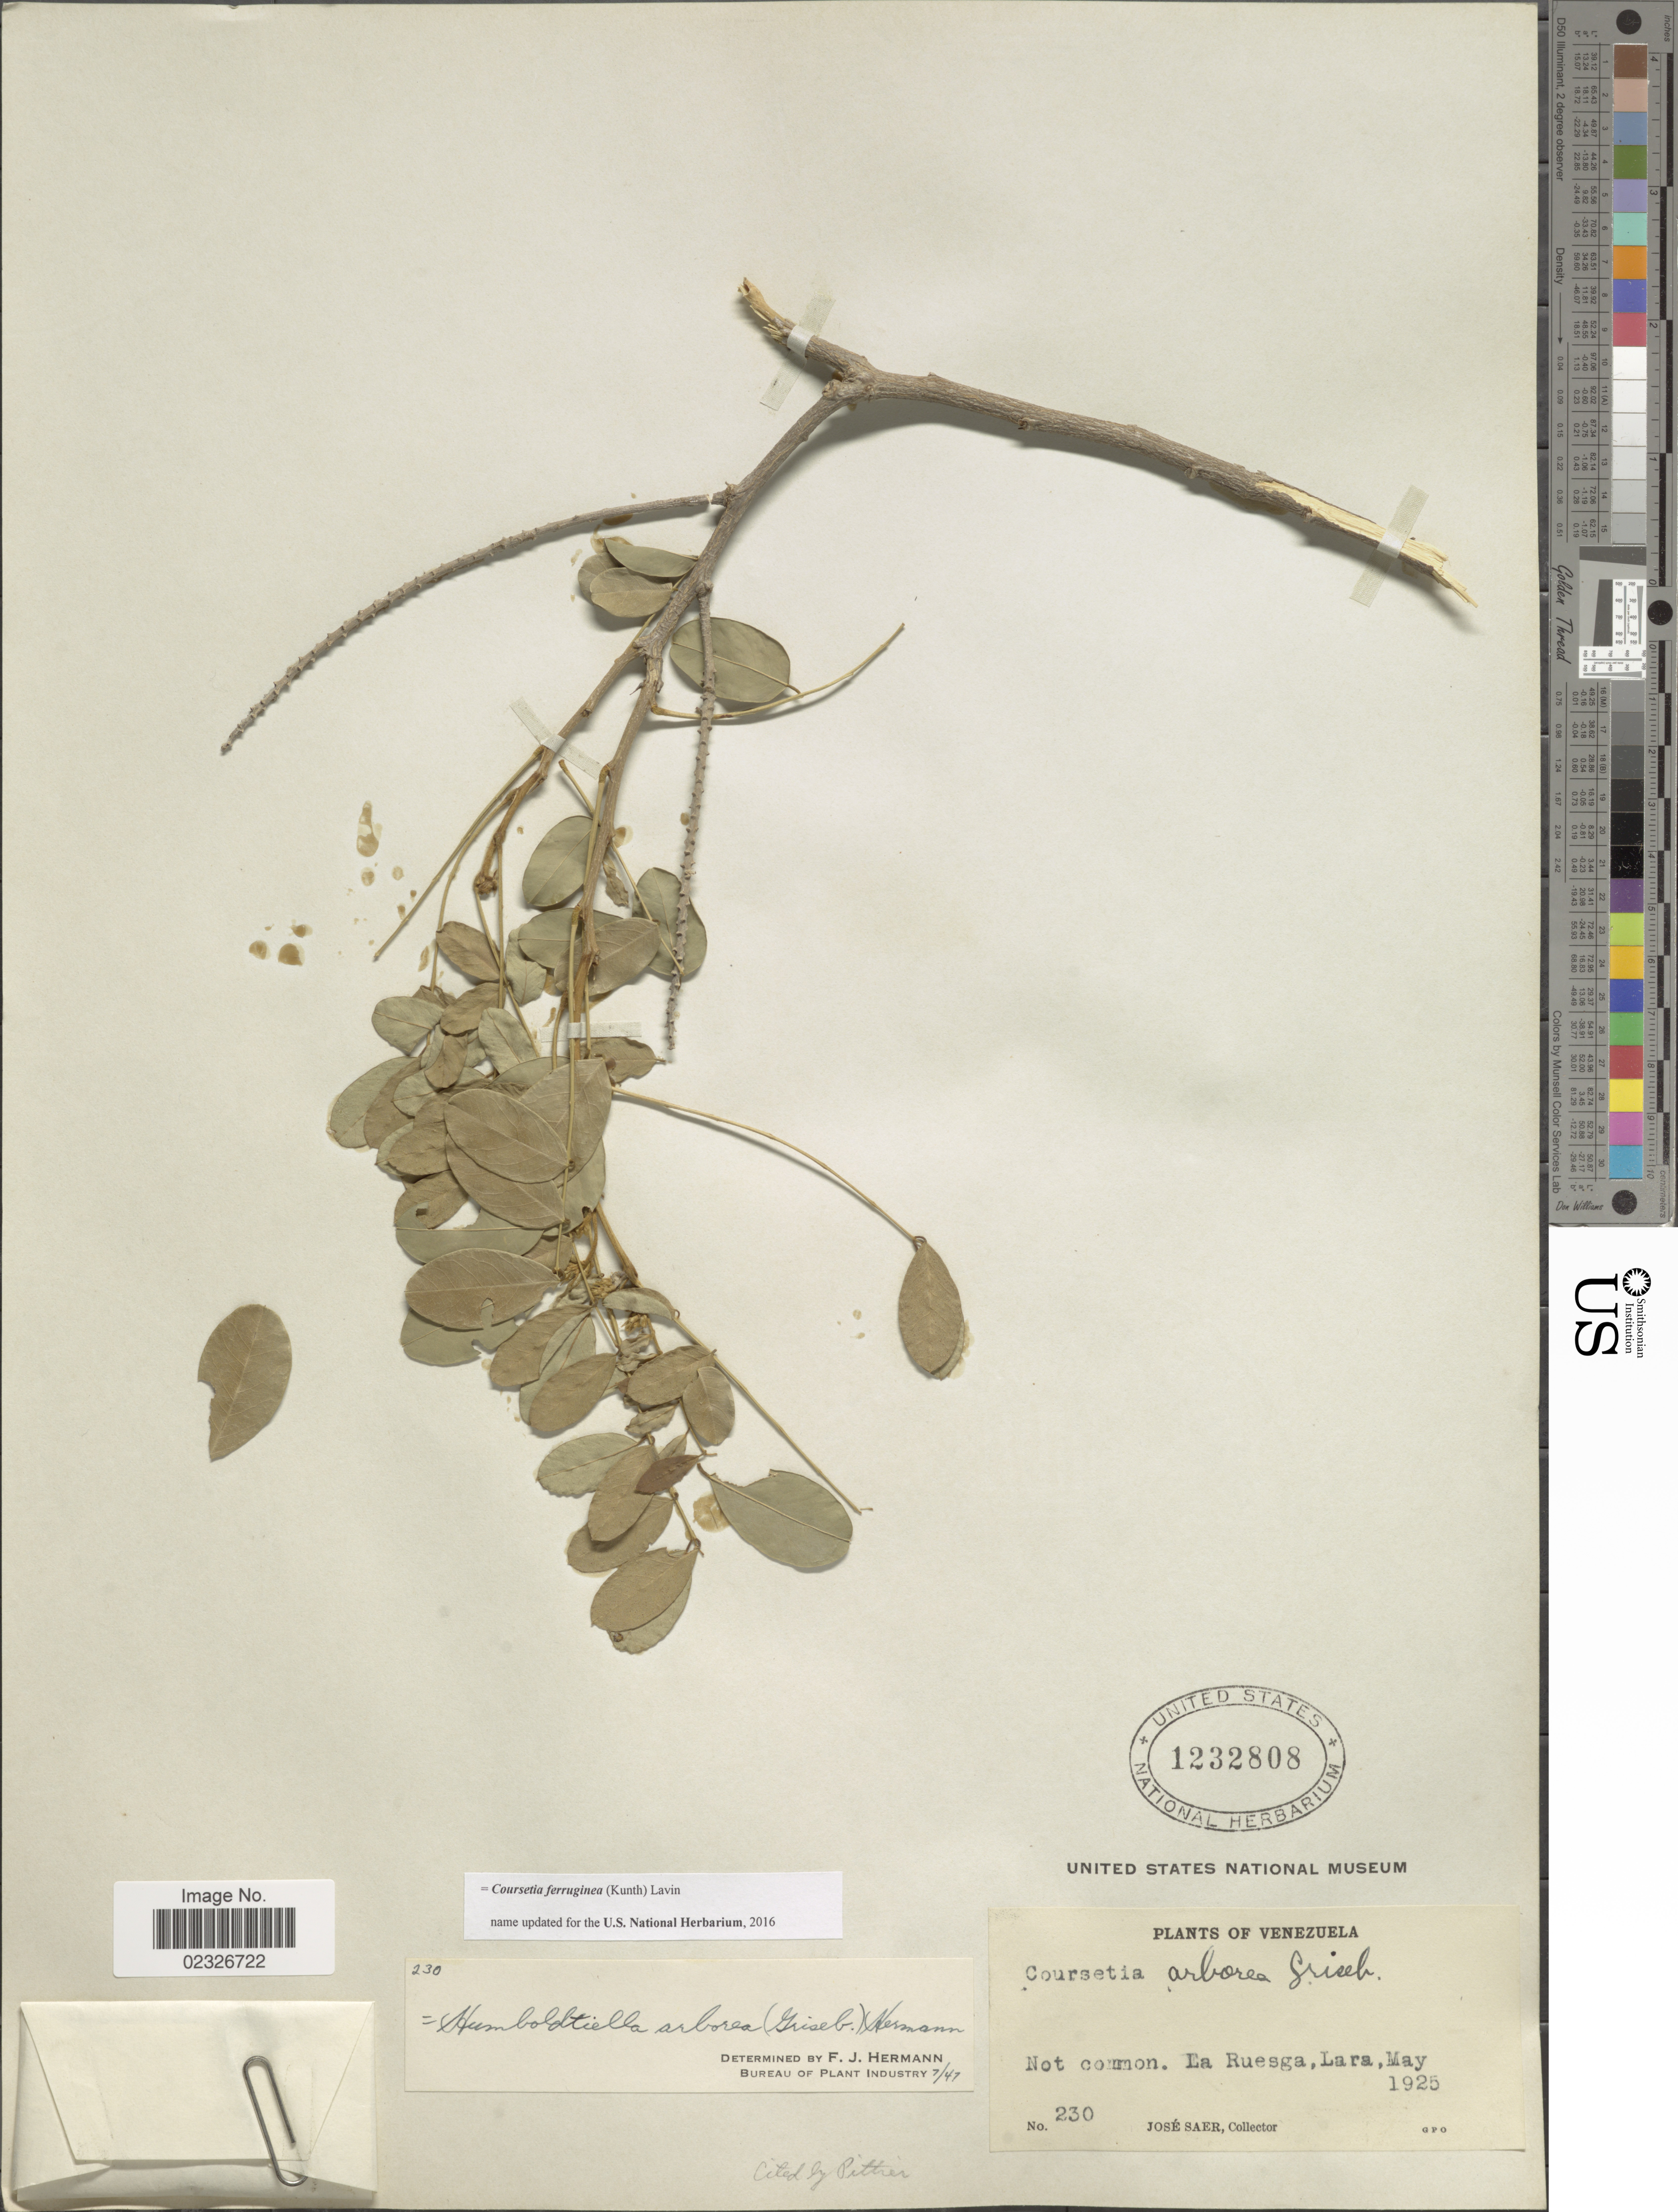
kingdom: Plantae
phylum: Tracheophyta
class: Magnoliopsida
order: Fabales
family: Fabaceae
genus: Coursetia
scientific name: Coursetia ferruginea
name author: (Kunth) Lavin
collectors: J. Saer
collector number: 230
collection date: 1925-05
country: Venezuela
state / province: Lara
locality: La Ruesga, Lara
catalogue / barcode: US 1232808